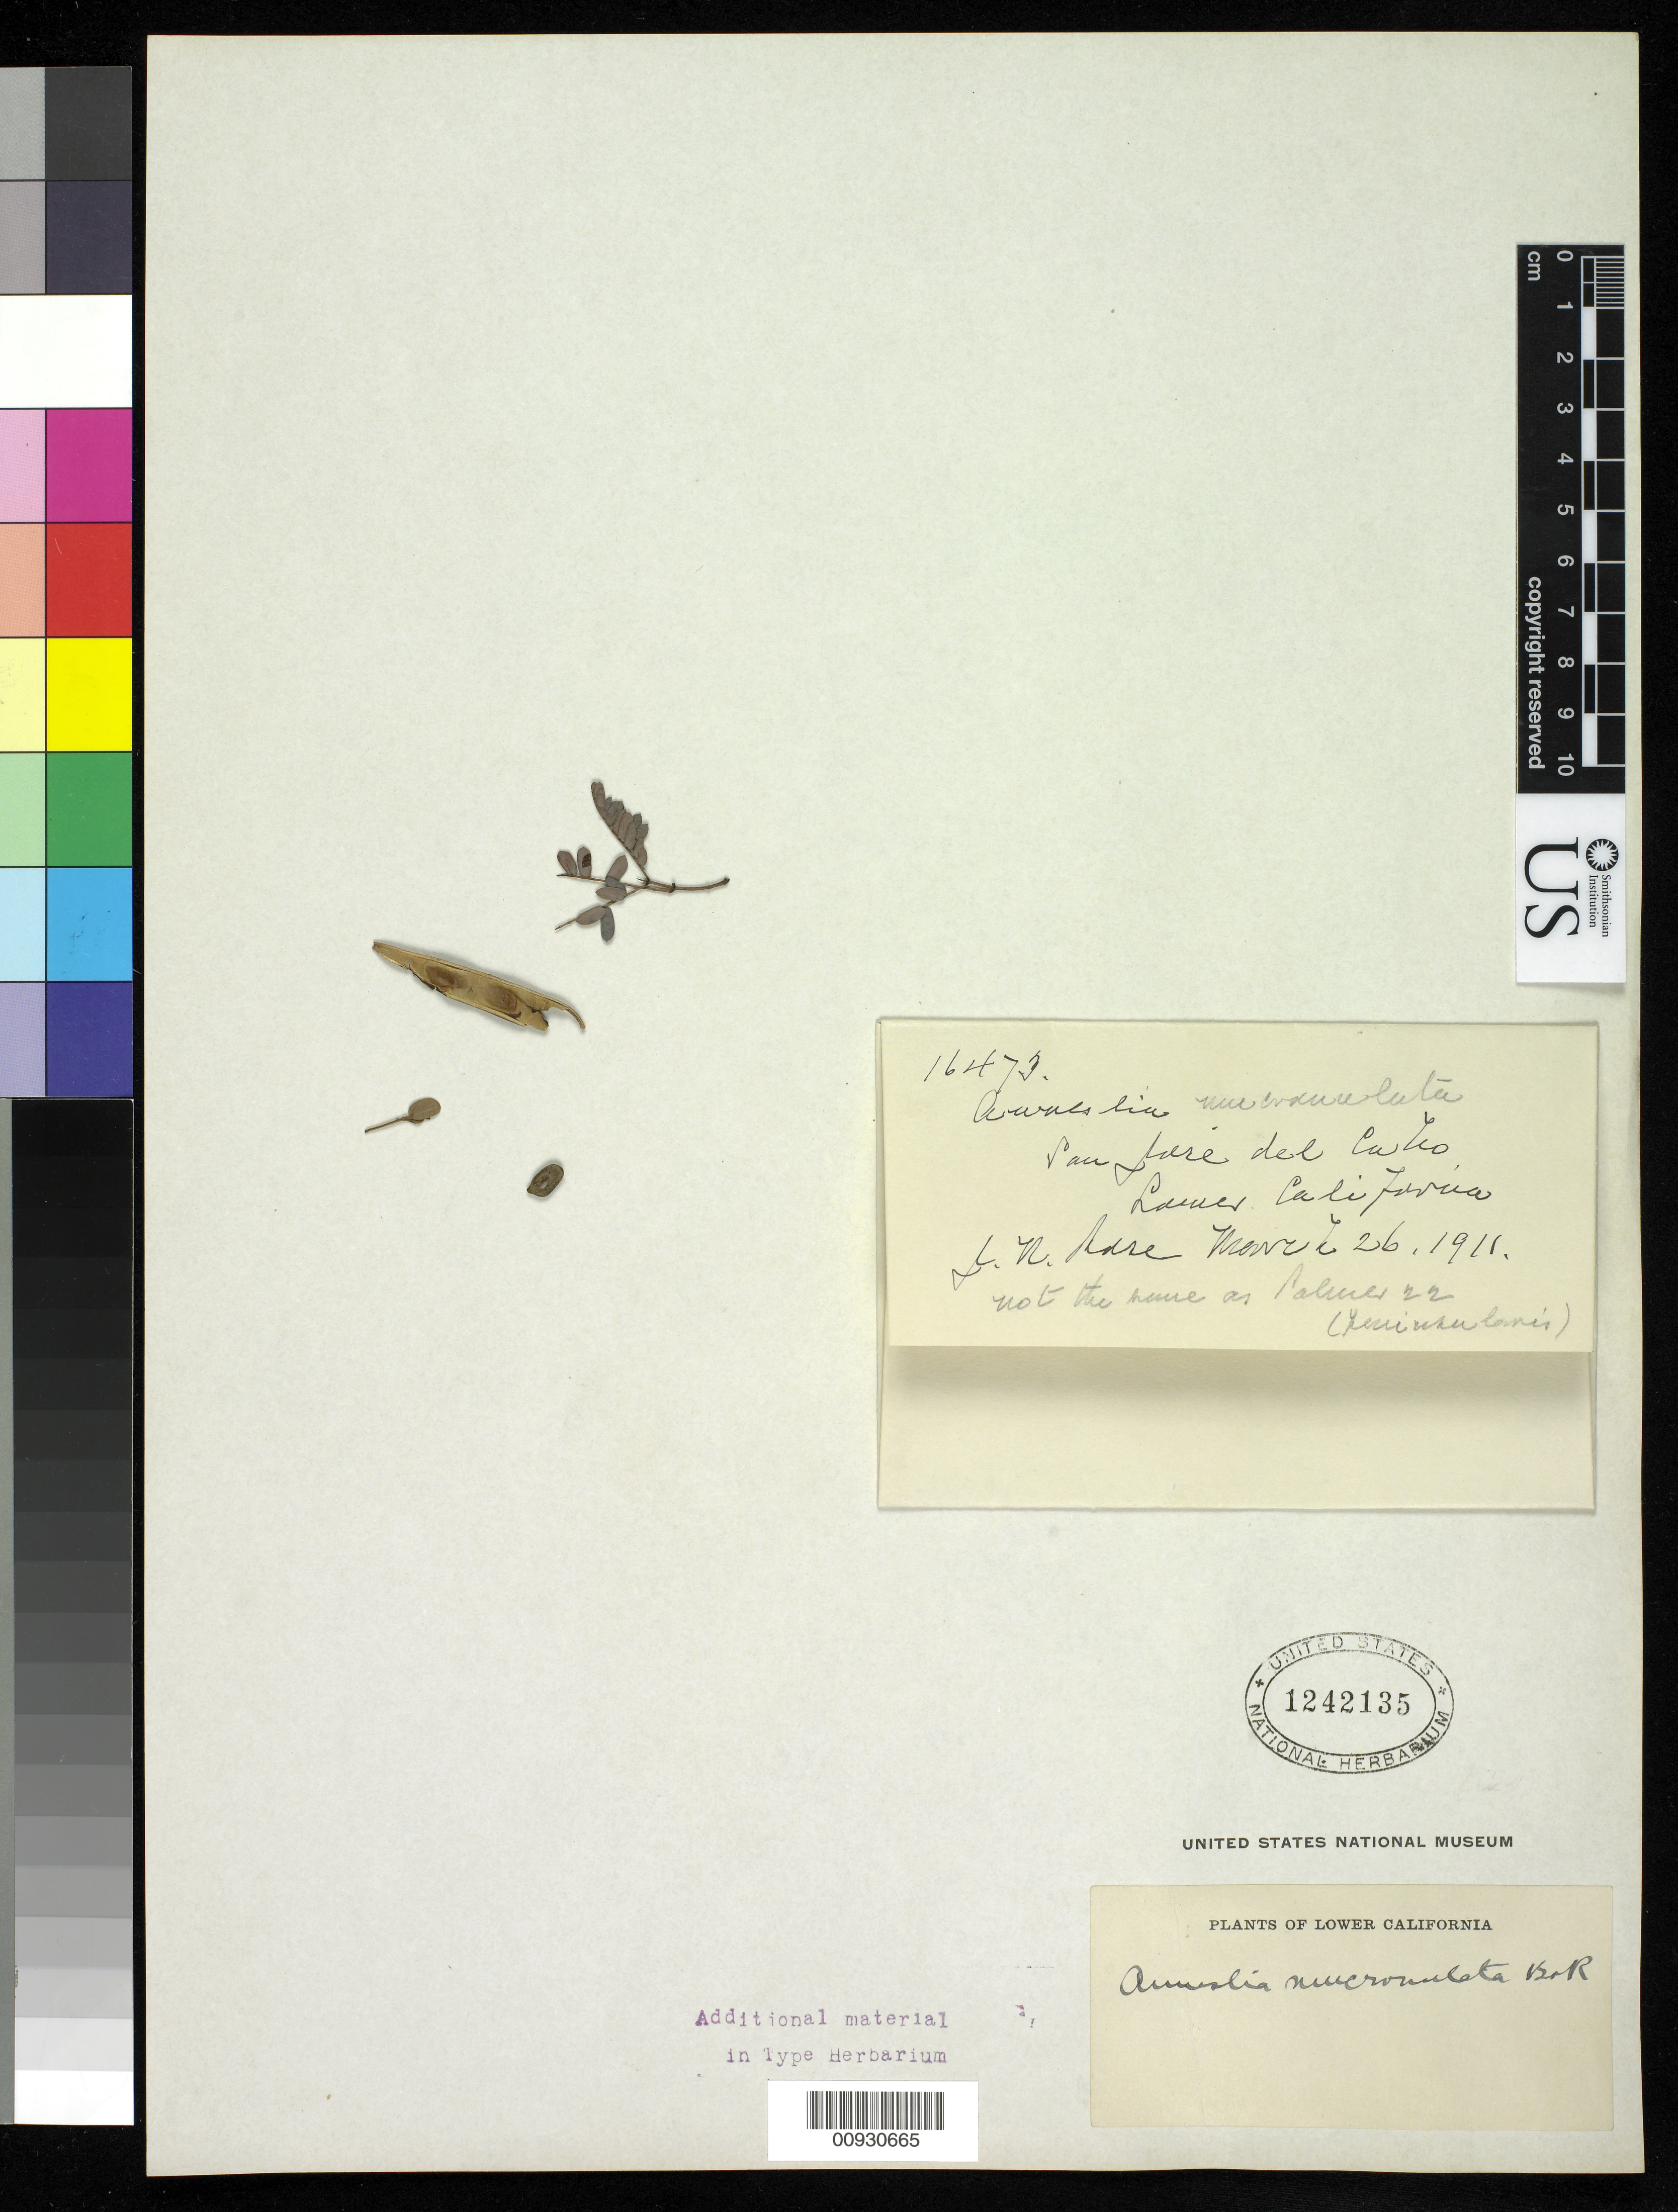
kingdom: Plantae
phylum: Tracheophyta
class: Magnoliopsida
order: Fabales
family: Fabaceae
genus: Anneslia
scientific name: Anneslia mucronulata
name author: Britton & Rose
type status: Isotype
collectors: J. N. Rose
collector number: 16473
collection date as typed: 26 Mar 1911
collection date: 1911-03-26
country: Mexico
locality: San Jose del Cabo, Lower California.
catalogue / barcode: US 1242135